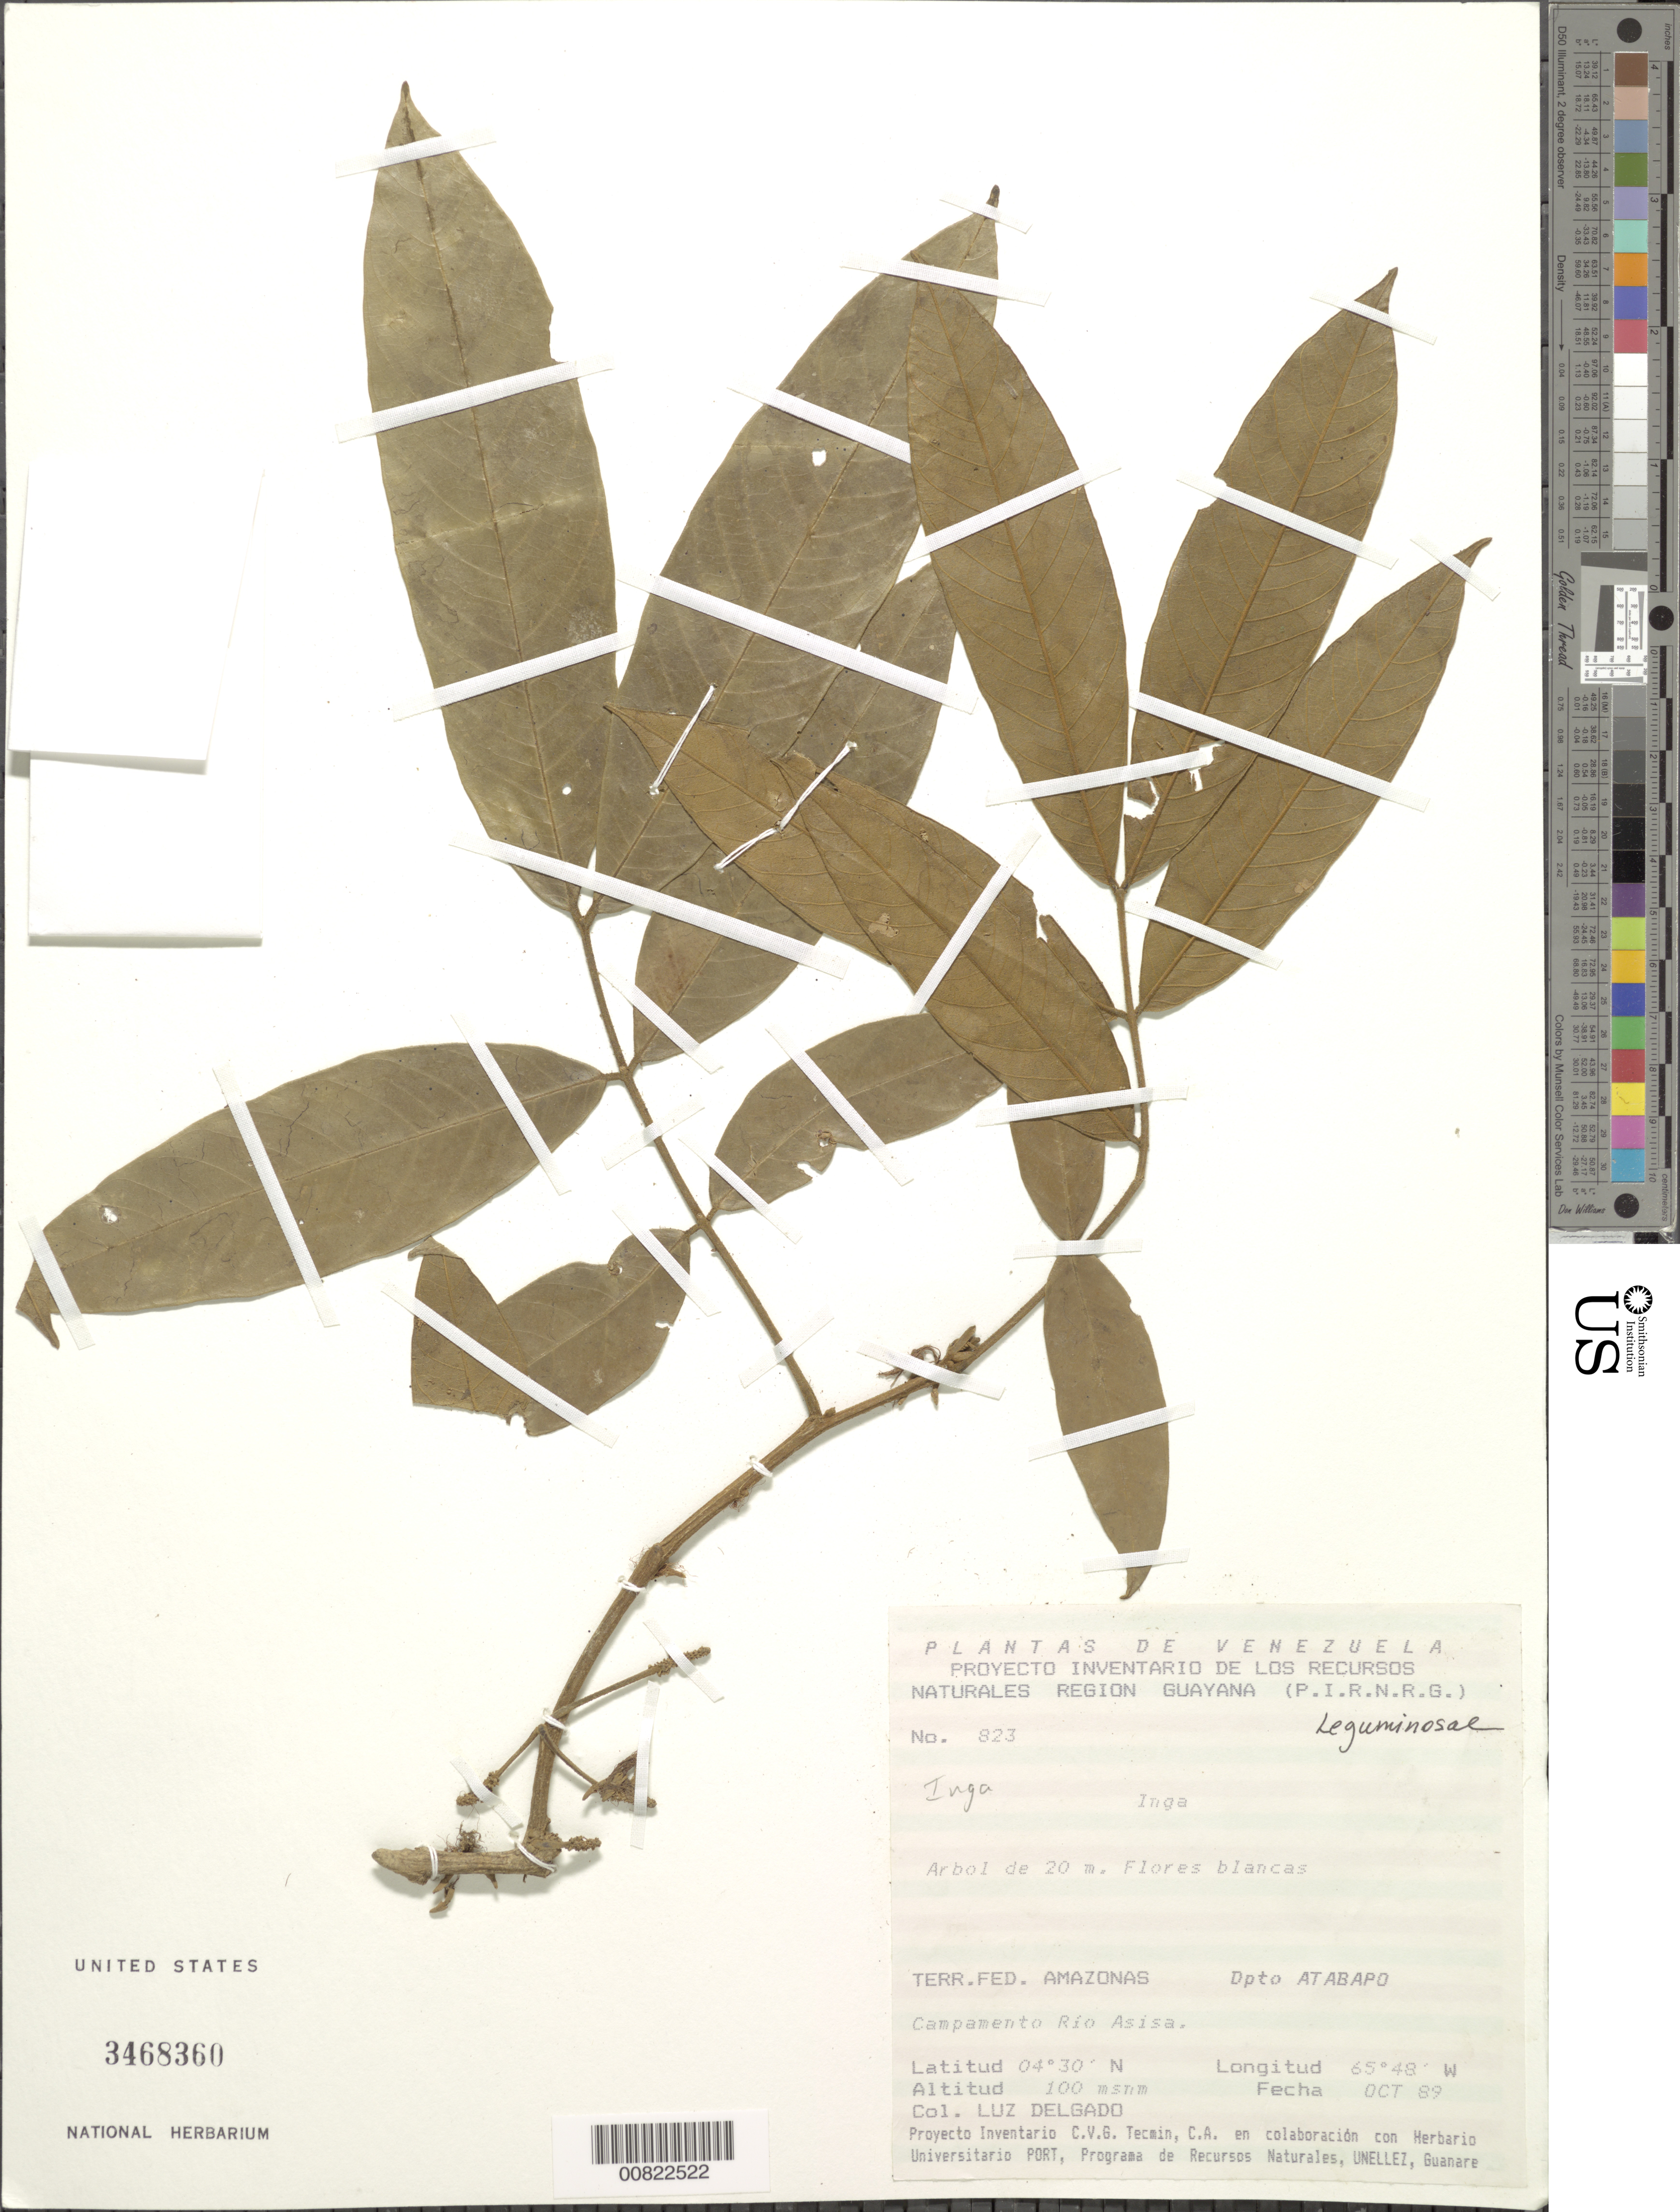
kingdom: Plantae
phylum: Tracheophyta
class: Magnoliopsida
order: Fabales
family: Fabaceae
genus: Inga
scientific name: Inga sp.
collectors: L. Delgado V.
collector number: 823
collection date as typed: Oct-89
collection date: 1989-10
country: Venezuela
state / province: Amazonas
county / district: Atabapo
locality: Campamento Río Asisa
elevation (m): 100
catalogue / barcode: US 3468360